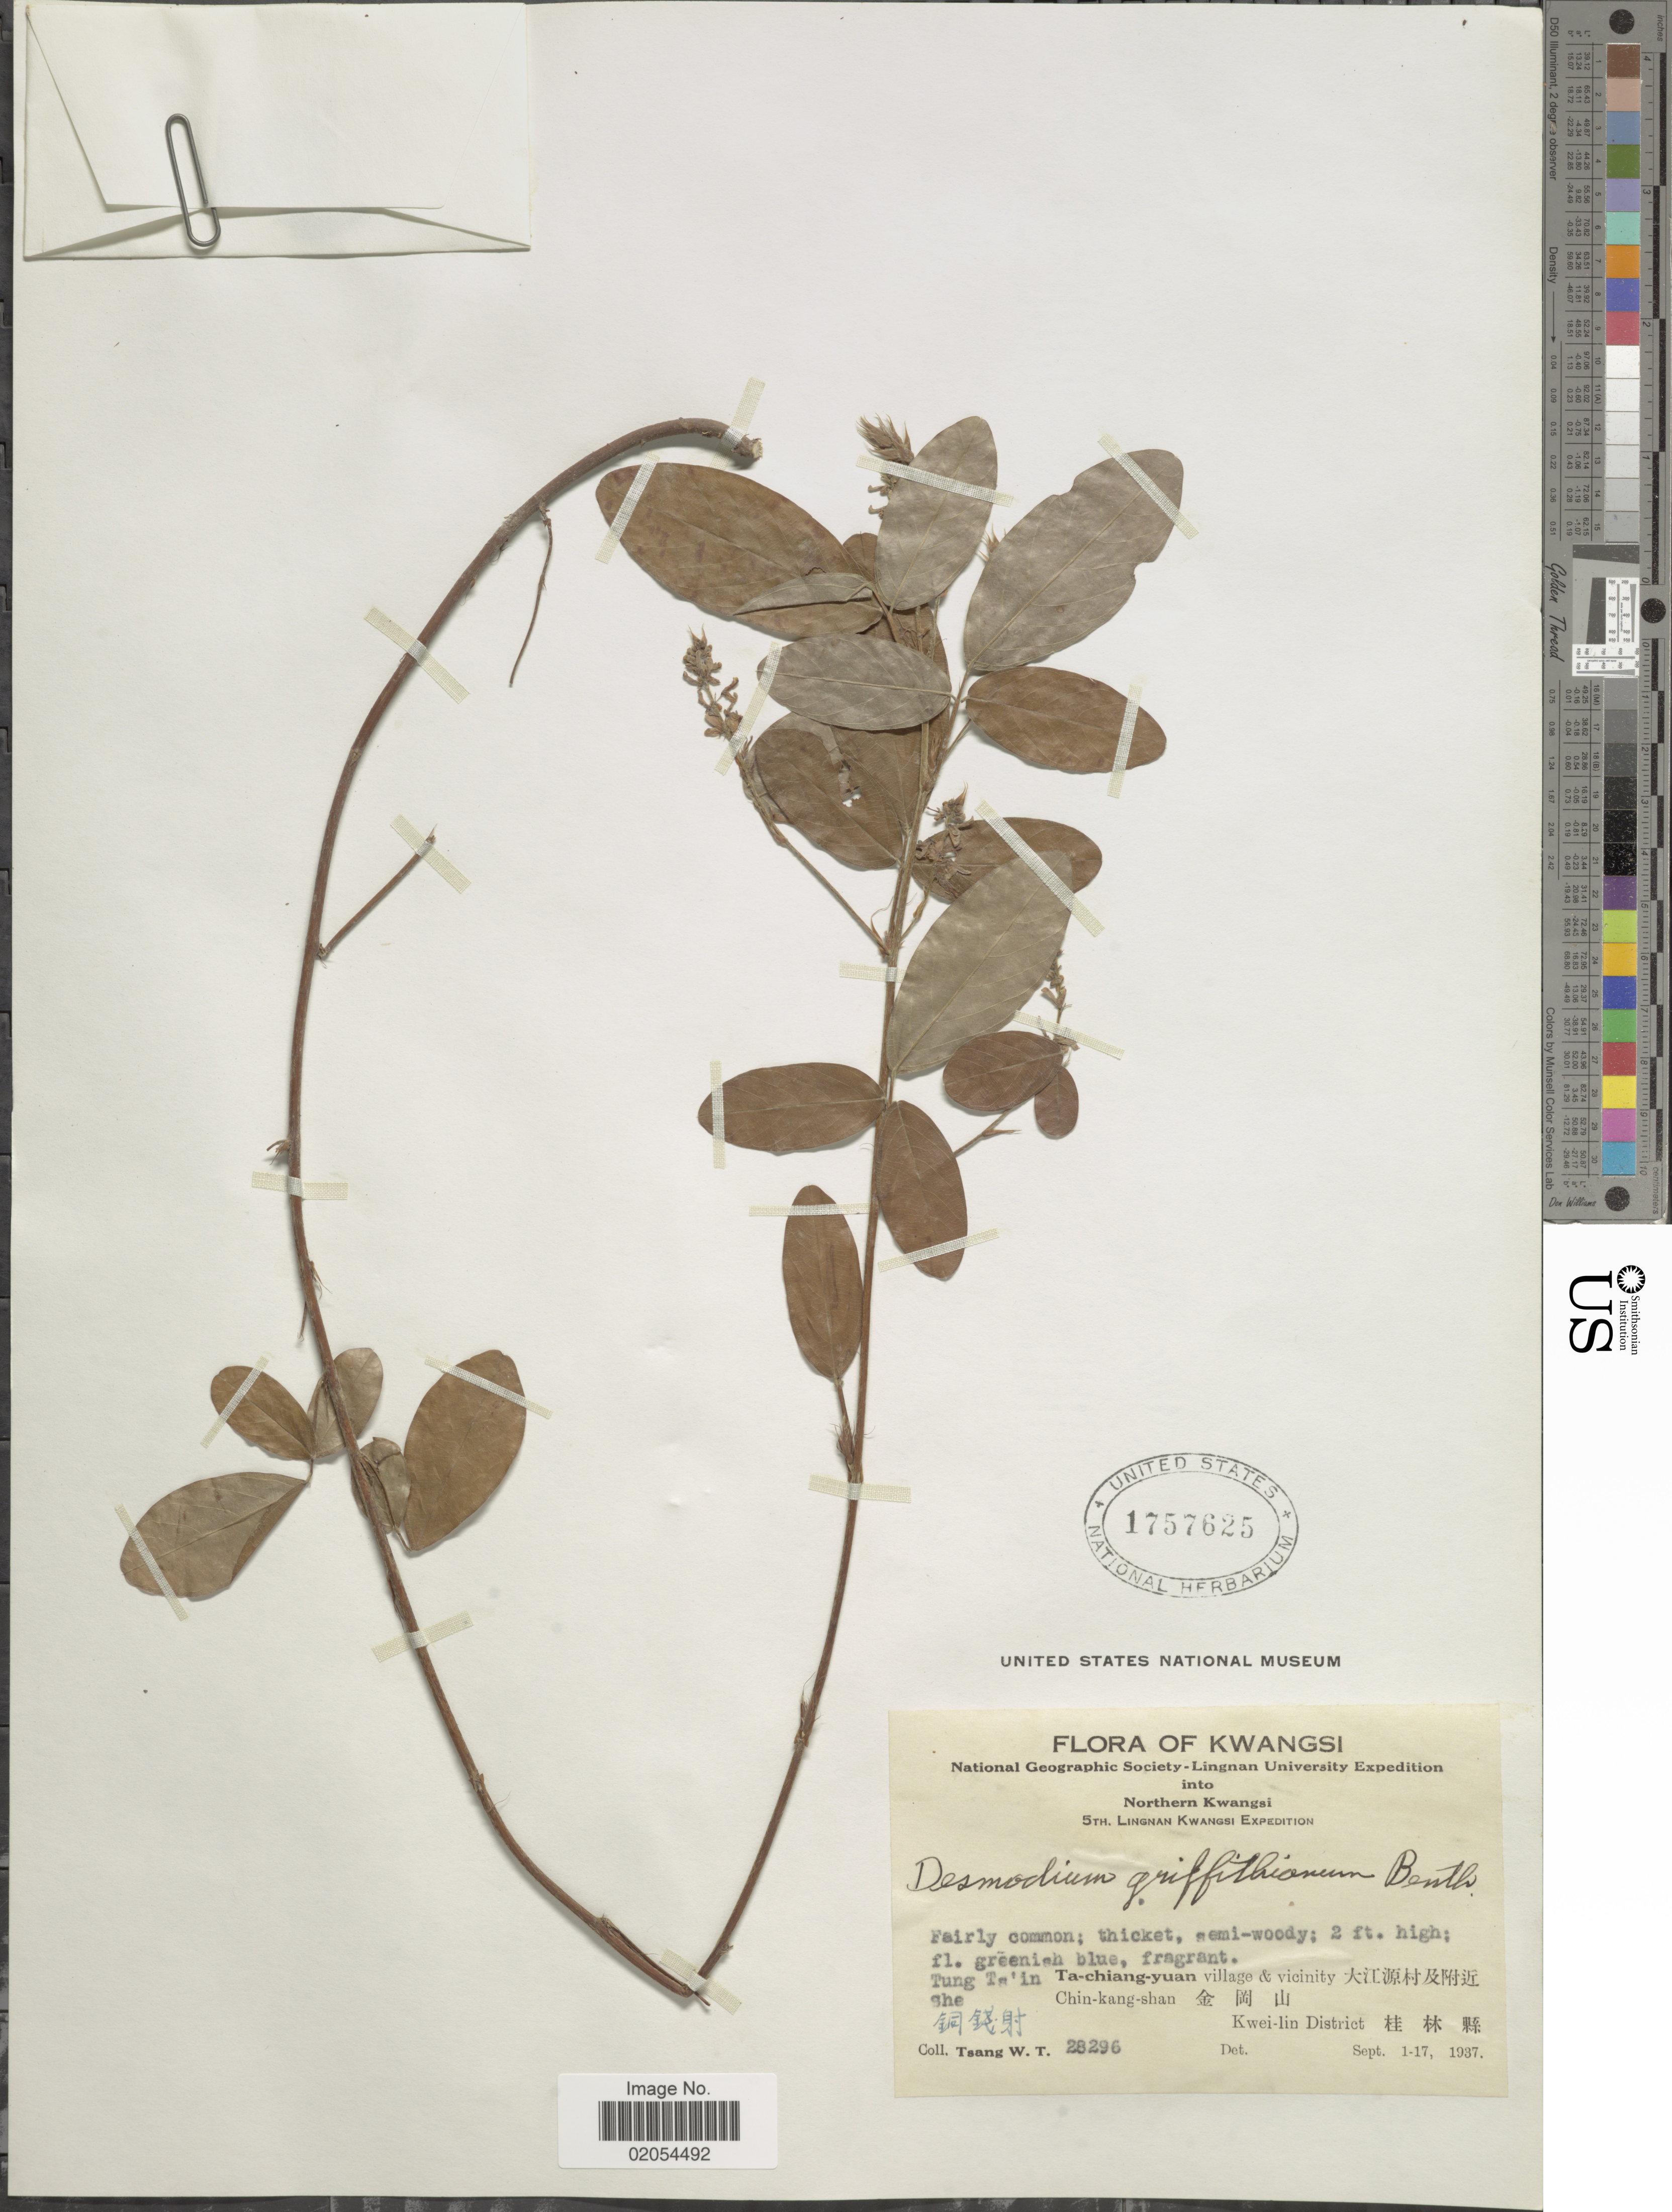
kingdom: Plantae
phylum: Tracheophyta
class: Magnoliopsida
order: Fabales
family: Fabaceae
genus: Grona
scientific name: Grona griffithiana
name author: (Benth.) H. Ohashi & K. Ohashi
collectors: W. T. Tsang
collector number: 28296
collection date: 1937-09-01/1937-09-17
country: China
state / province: Guangxi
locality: Northern Kwangsi, Tung Ta' in, Ta-chiang-yuan village & vicinity, Chin-kang-shan, Kwei-lin District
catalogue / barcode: US 1757625